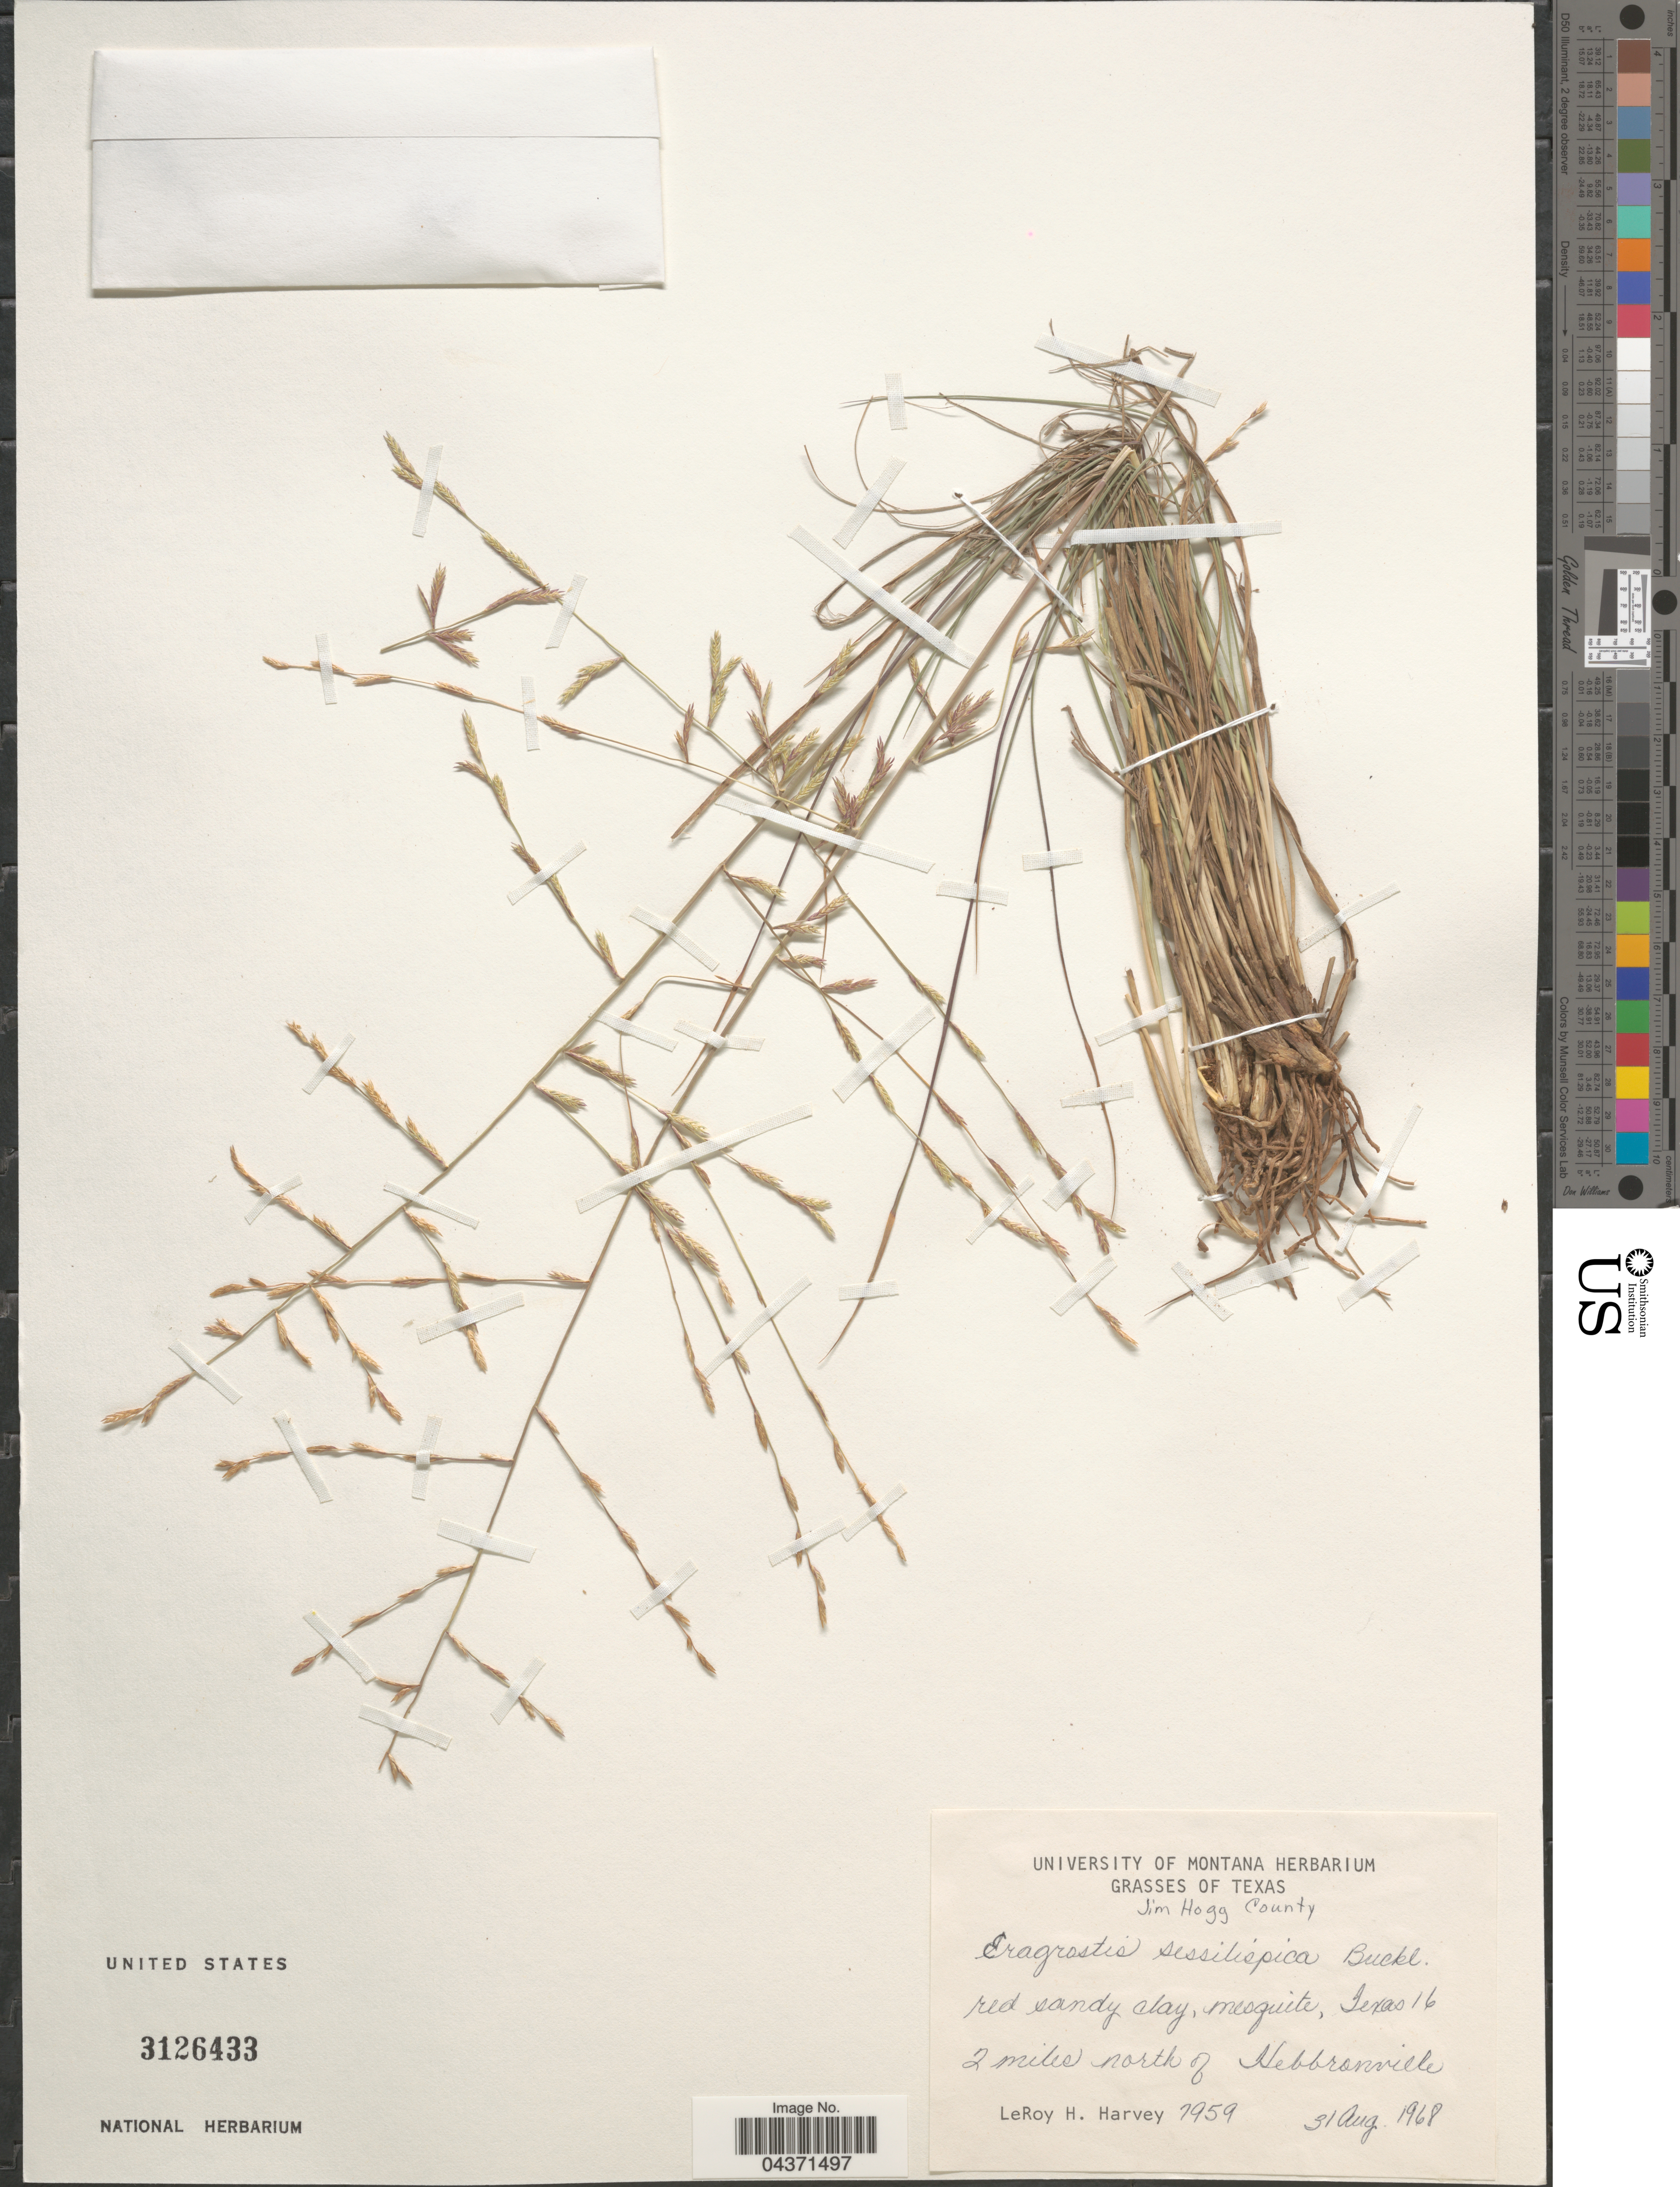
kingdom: Plantae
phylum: Tracheophyta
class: Liliopsida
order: Poales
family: Poaceae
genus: Eragrostis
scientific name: Eragrostis sessilispica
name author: Buckley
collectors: L. H. Harvey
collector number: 7959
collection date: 1968-08-31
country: United States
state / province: Texas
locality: Jim Hogg County. Red sandy clay, Mesquite, Texas 16. 2 miles north of Hebbronville.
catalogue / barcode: US 3126433